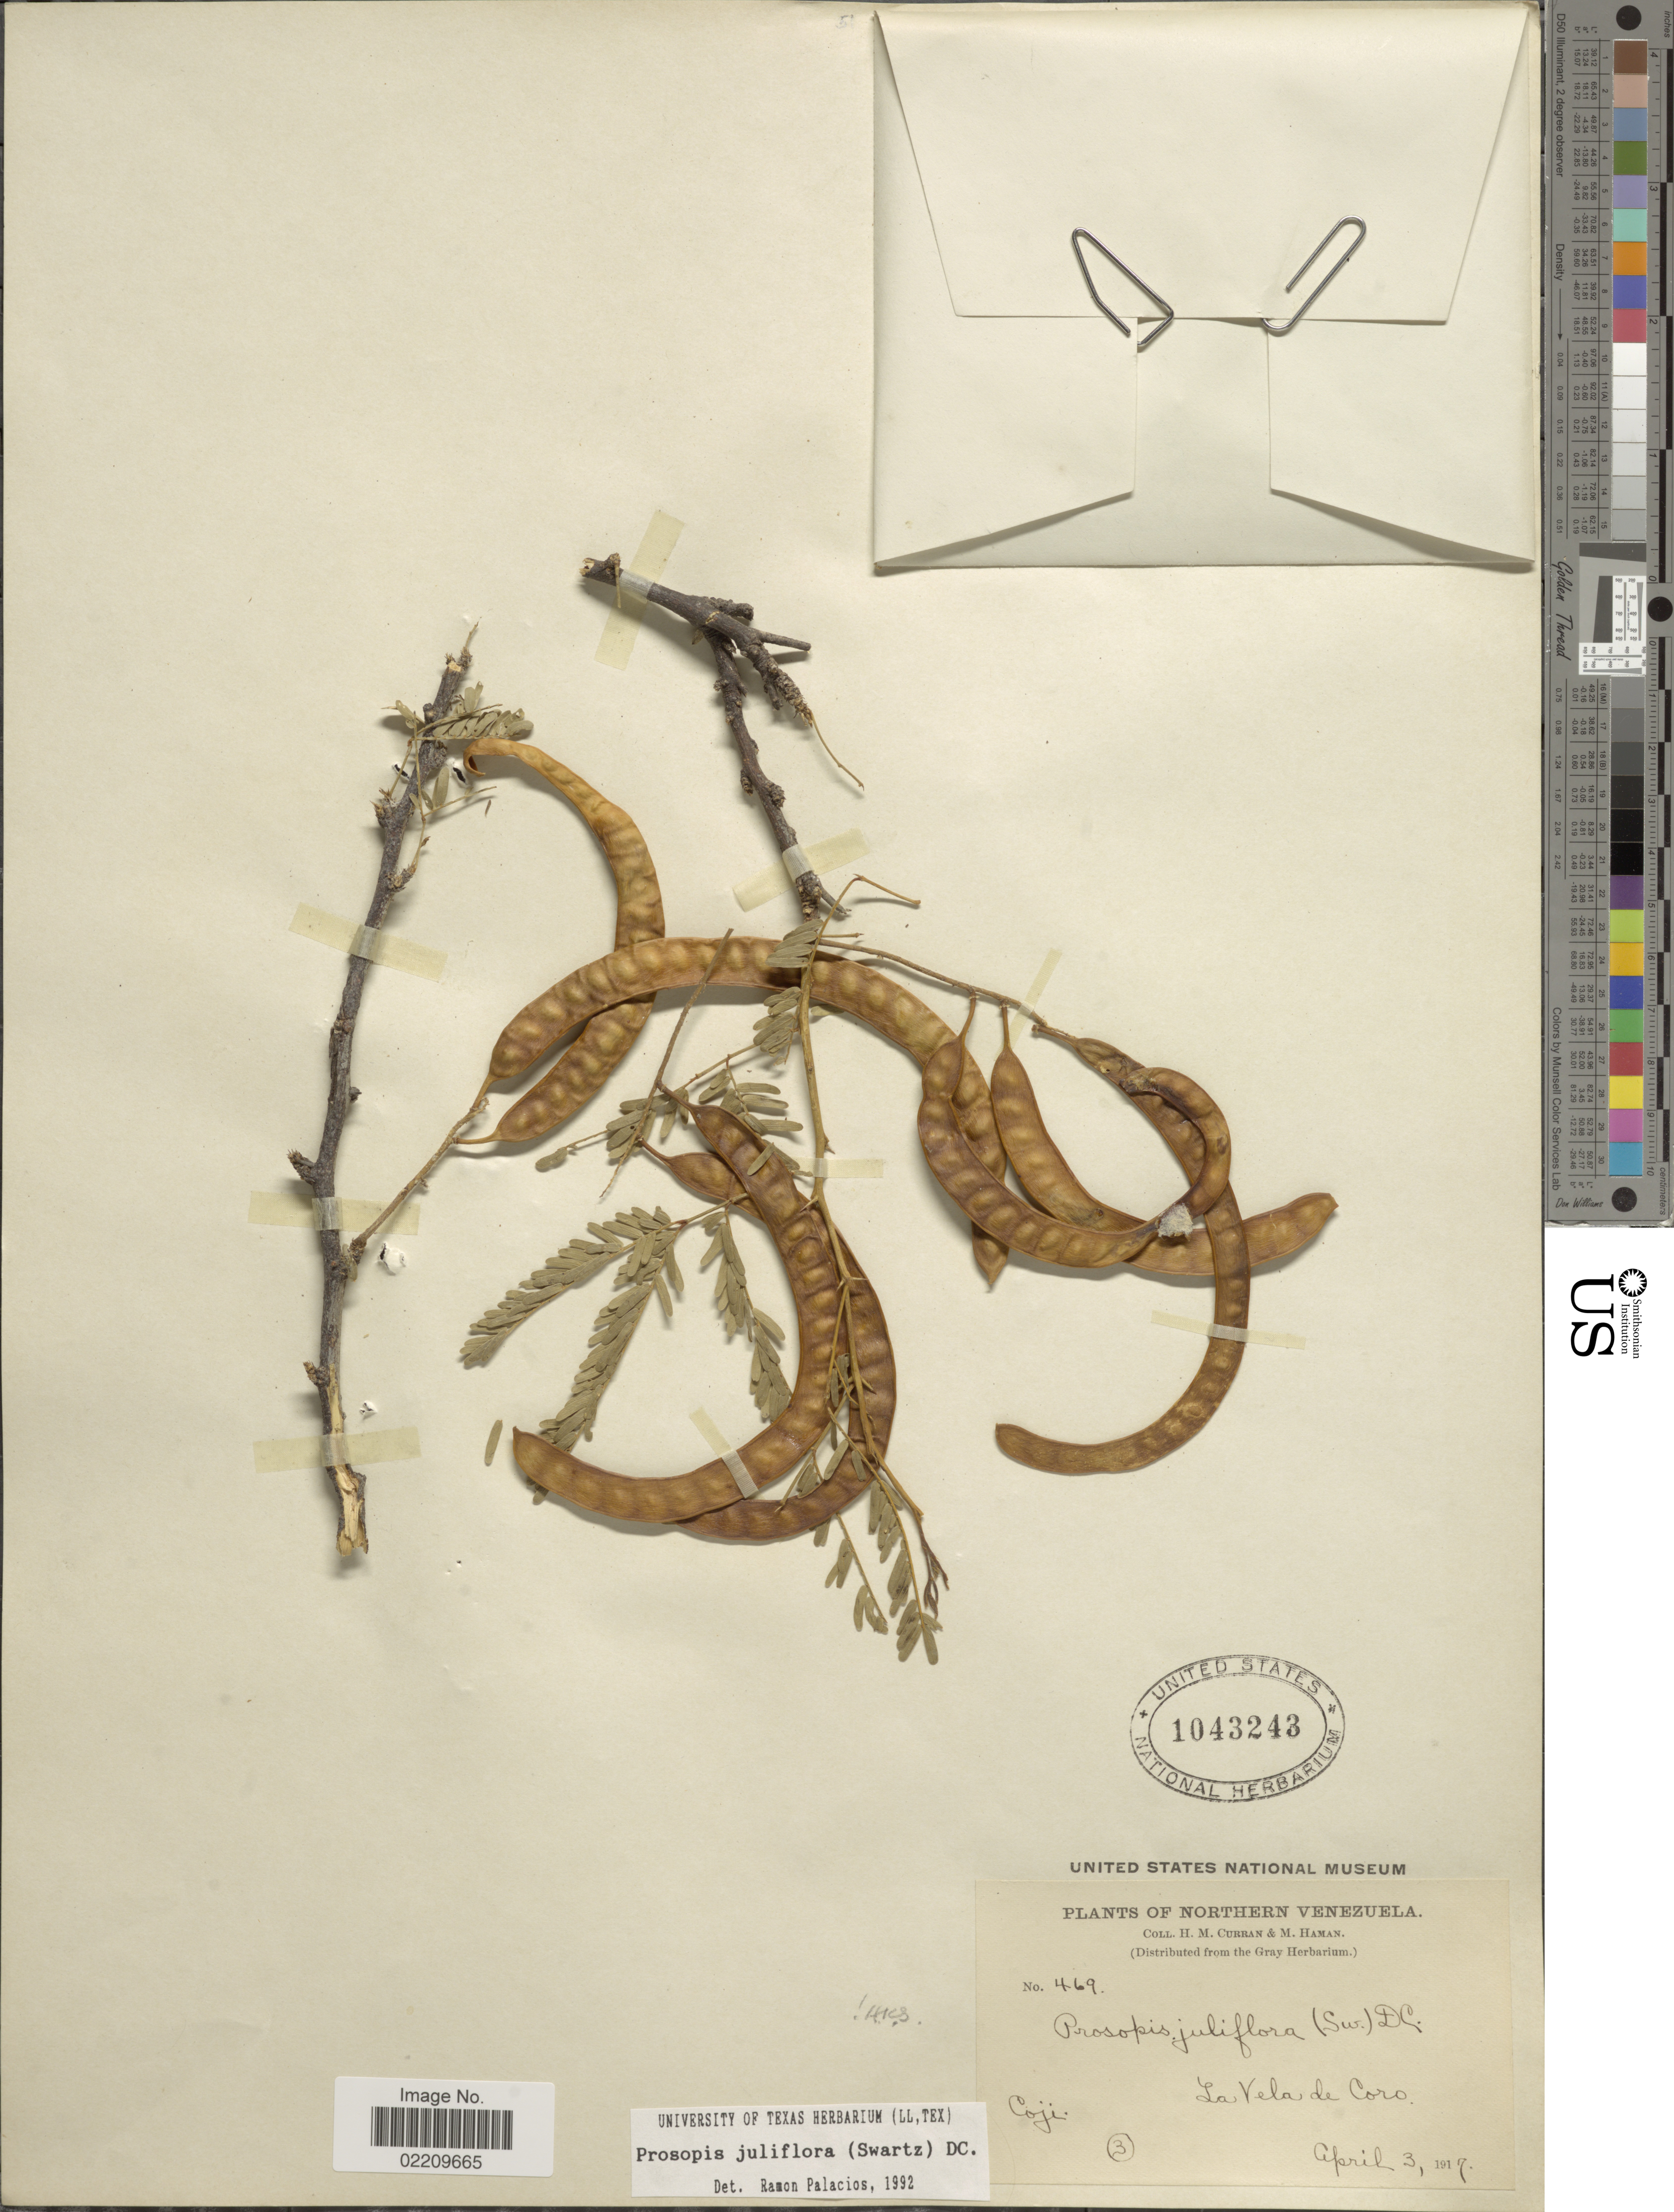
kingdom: Plantae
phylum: Tracheophyta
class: Magnoliopsida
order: Fabales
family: Fabaceae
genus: Neltuma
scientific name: Neltuma juliflora var. juliflora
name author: (Sw.) Raf.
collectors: H. M. Curran & M. Haman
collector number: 469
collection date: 1917-04-03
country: Venezuela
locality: Northern Venezuela. la Vela de Coro. Coje.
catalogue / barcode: US 1043243